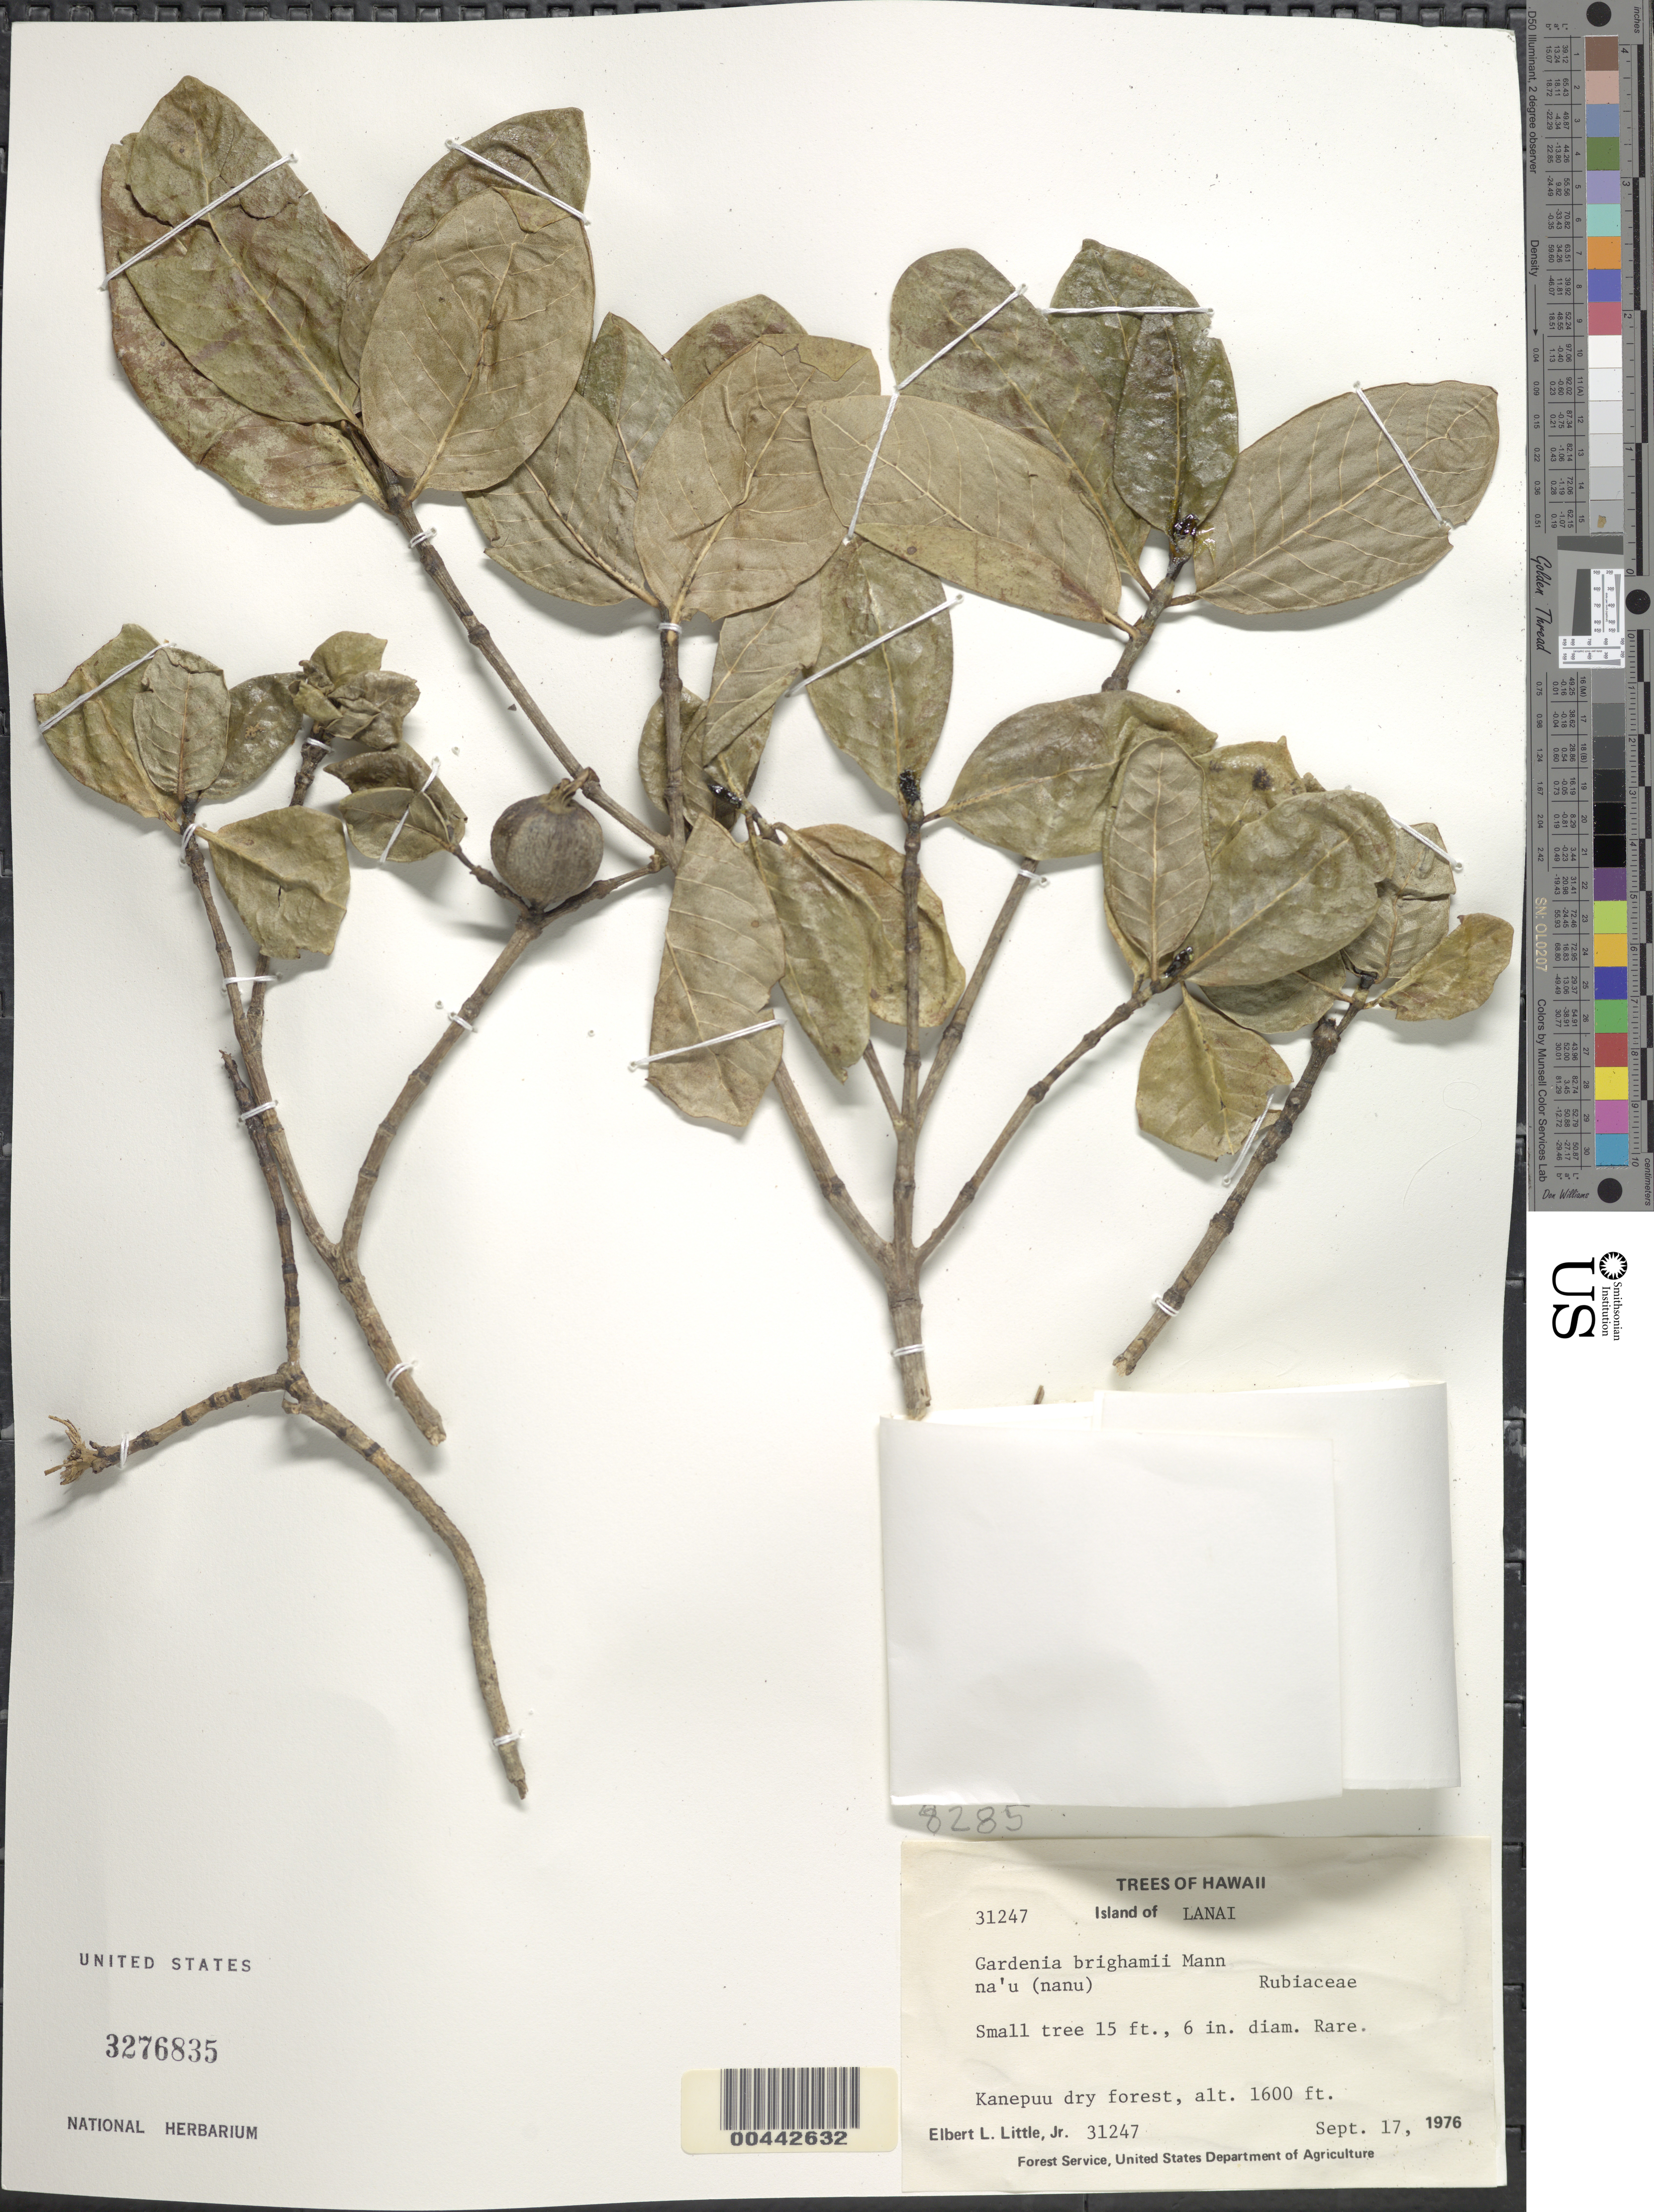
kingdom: Plantae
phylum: Tracheophyta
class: Magnoliopsida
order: Gentianales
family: Rubiaceae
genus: Gardenia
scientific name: Gardenia brighamii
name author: H. Mann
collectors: E. L. Little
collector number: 31247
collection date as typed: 17 Sep 1976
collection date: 1976-09-17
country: United States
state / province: Hawaii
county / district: Maui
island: Lana'i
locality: Kanepuu dry forest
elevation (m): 488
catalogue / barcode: US 3276835